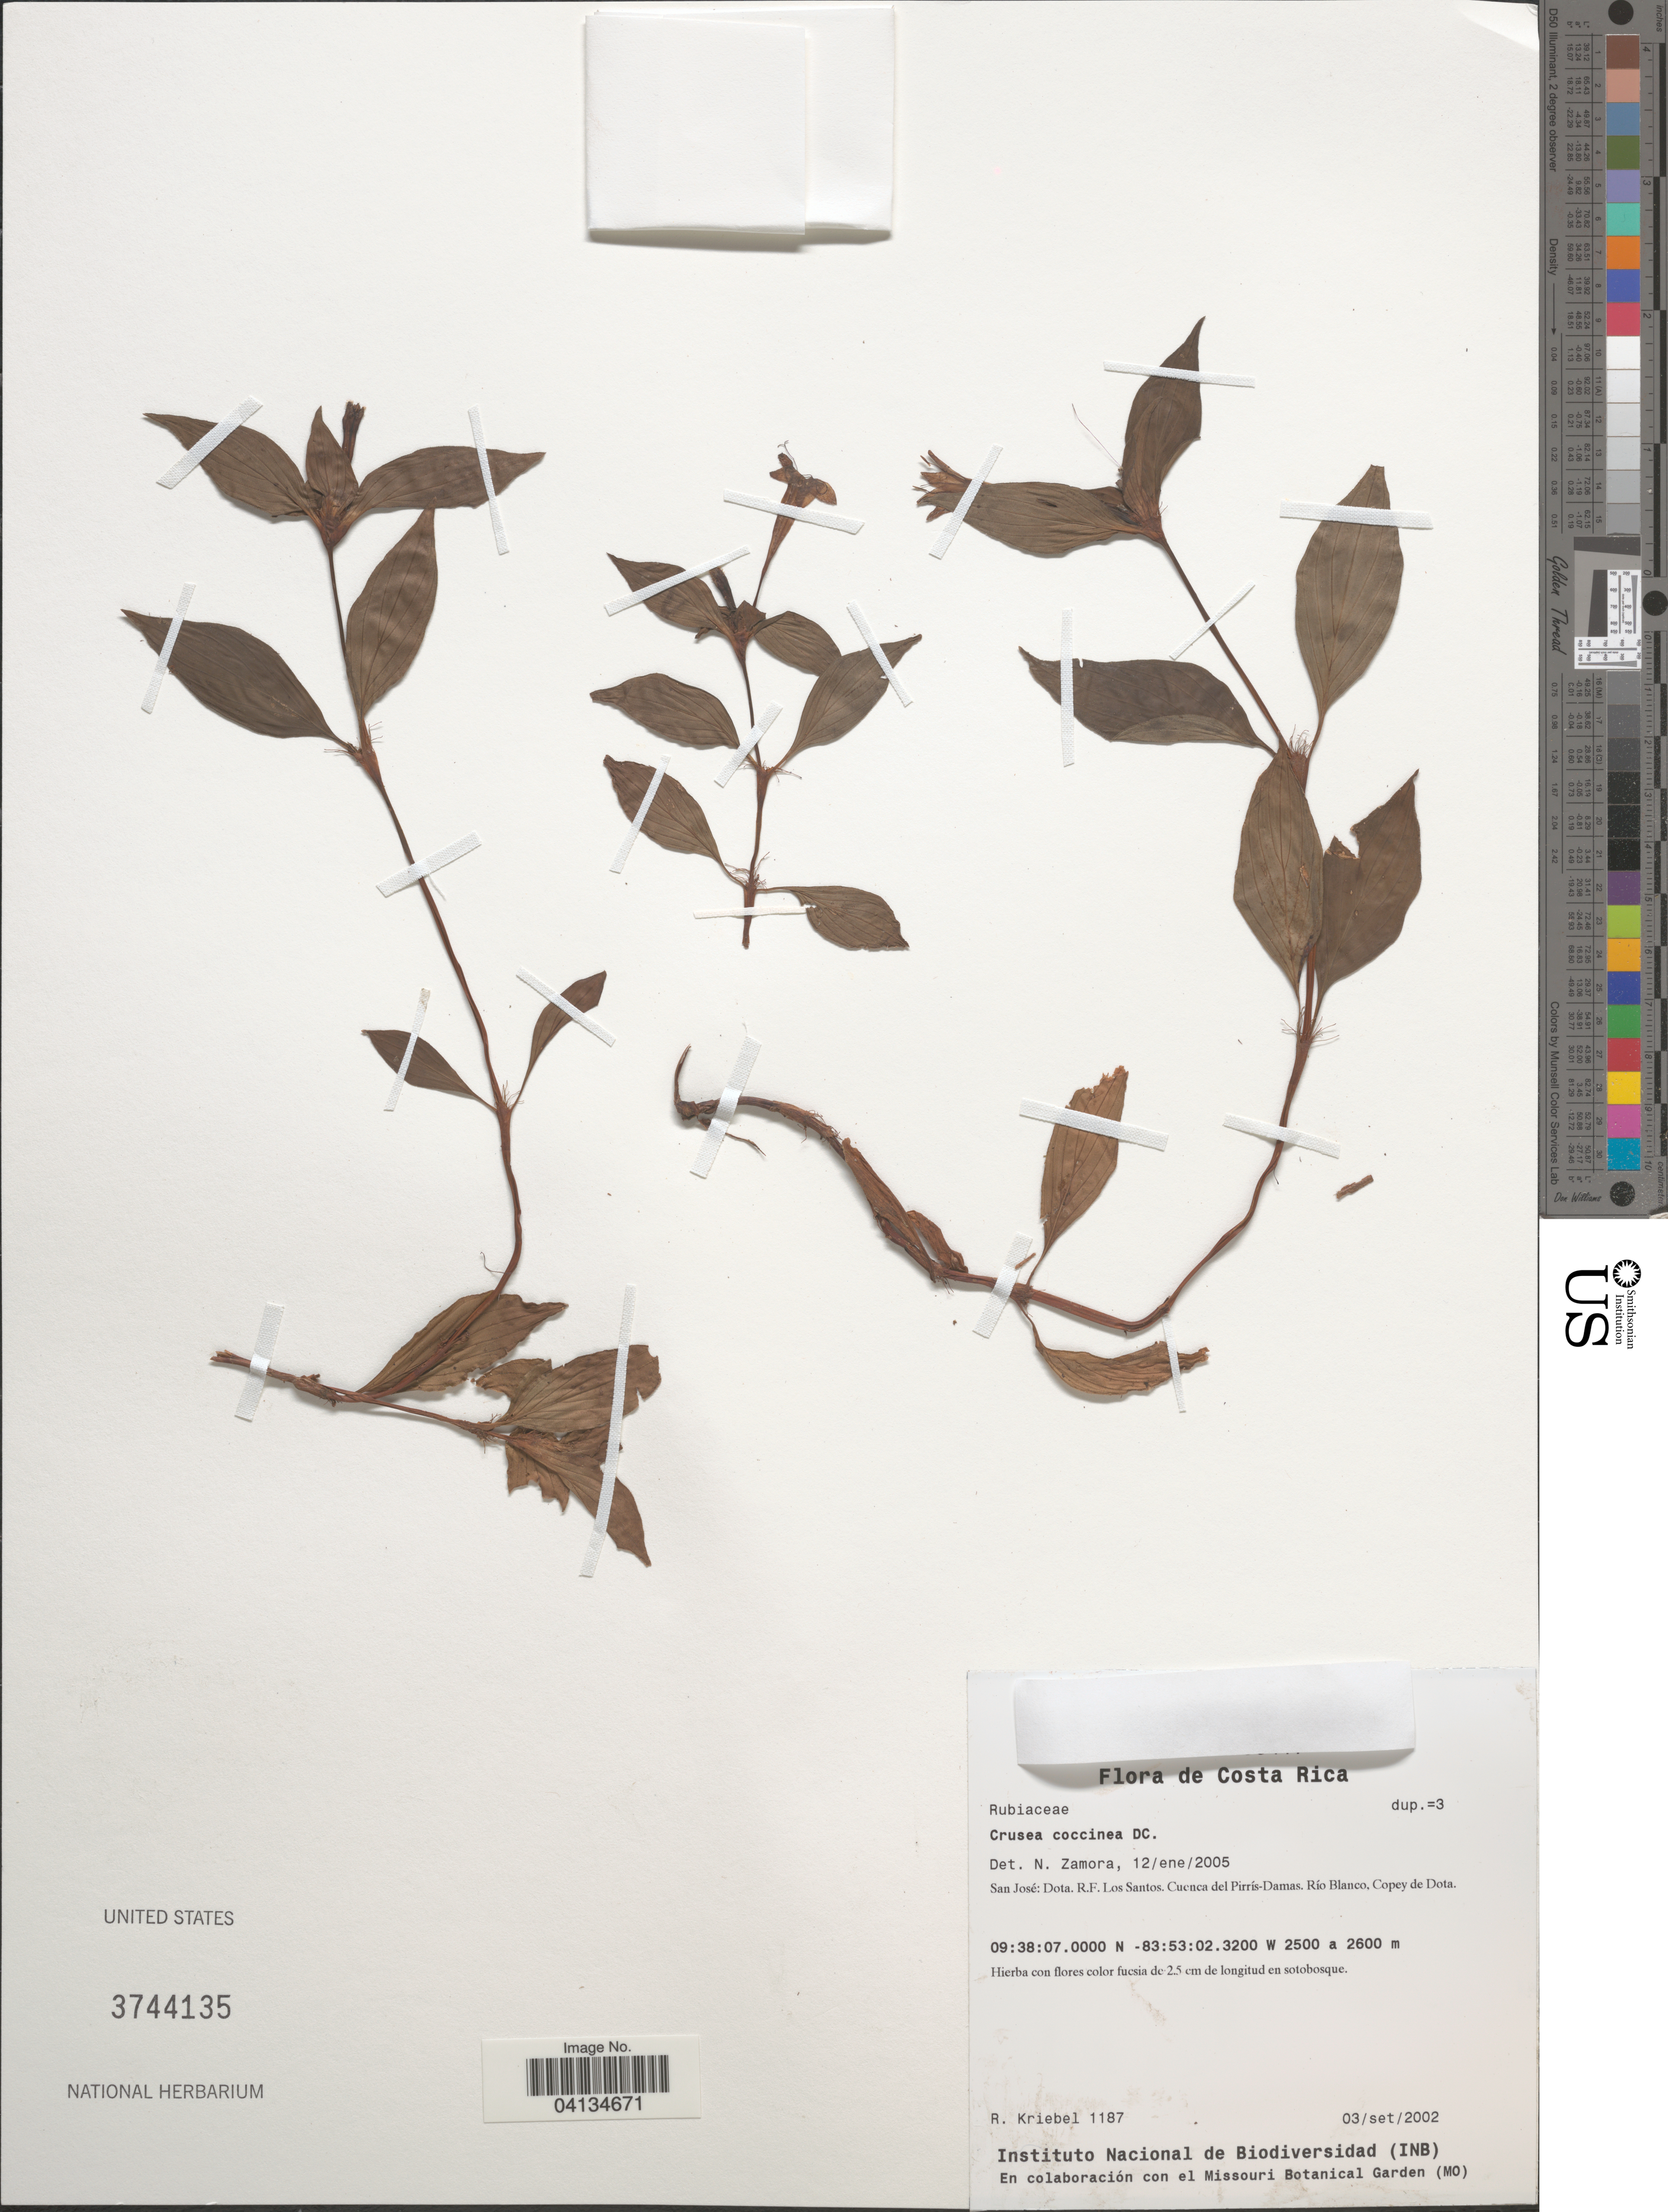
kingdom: Plantae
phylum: Tracheophyta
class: Magnoliopsida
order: Gentianales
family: Rubiaceae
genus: Crusea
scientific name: Crusea coccinea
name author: DC.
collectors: R. Kriebel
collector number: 1187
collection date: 2002-09-03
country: Costa Rica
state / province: San José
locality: Dota. R.F. Los Santos. Cuenca del Pirrís-Damas. Río Blanco, Copey de Dota.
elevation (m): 2500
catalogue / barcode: US 3744135